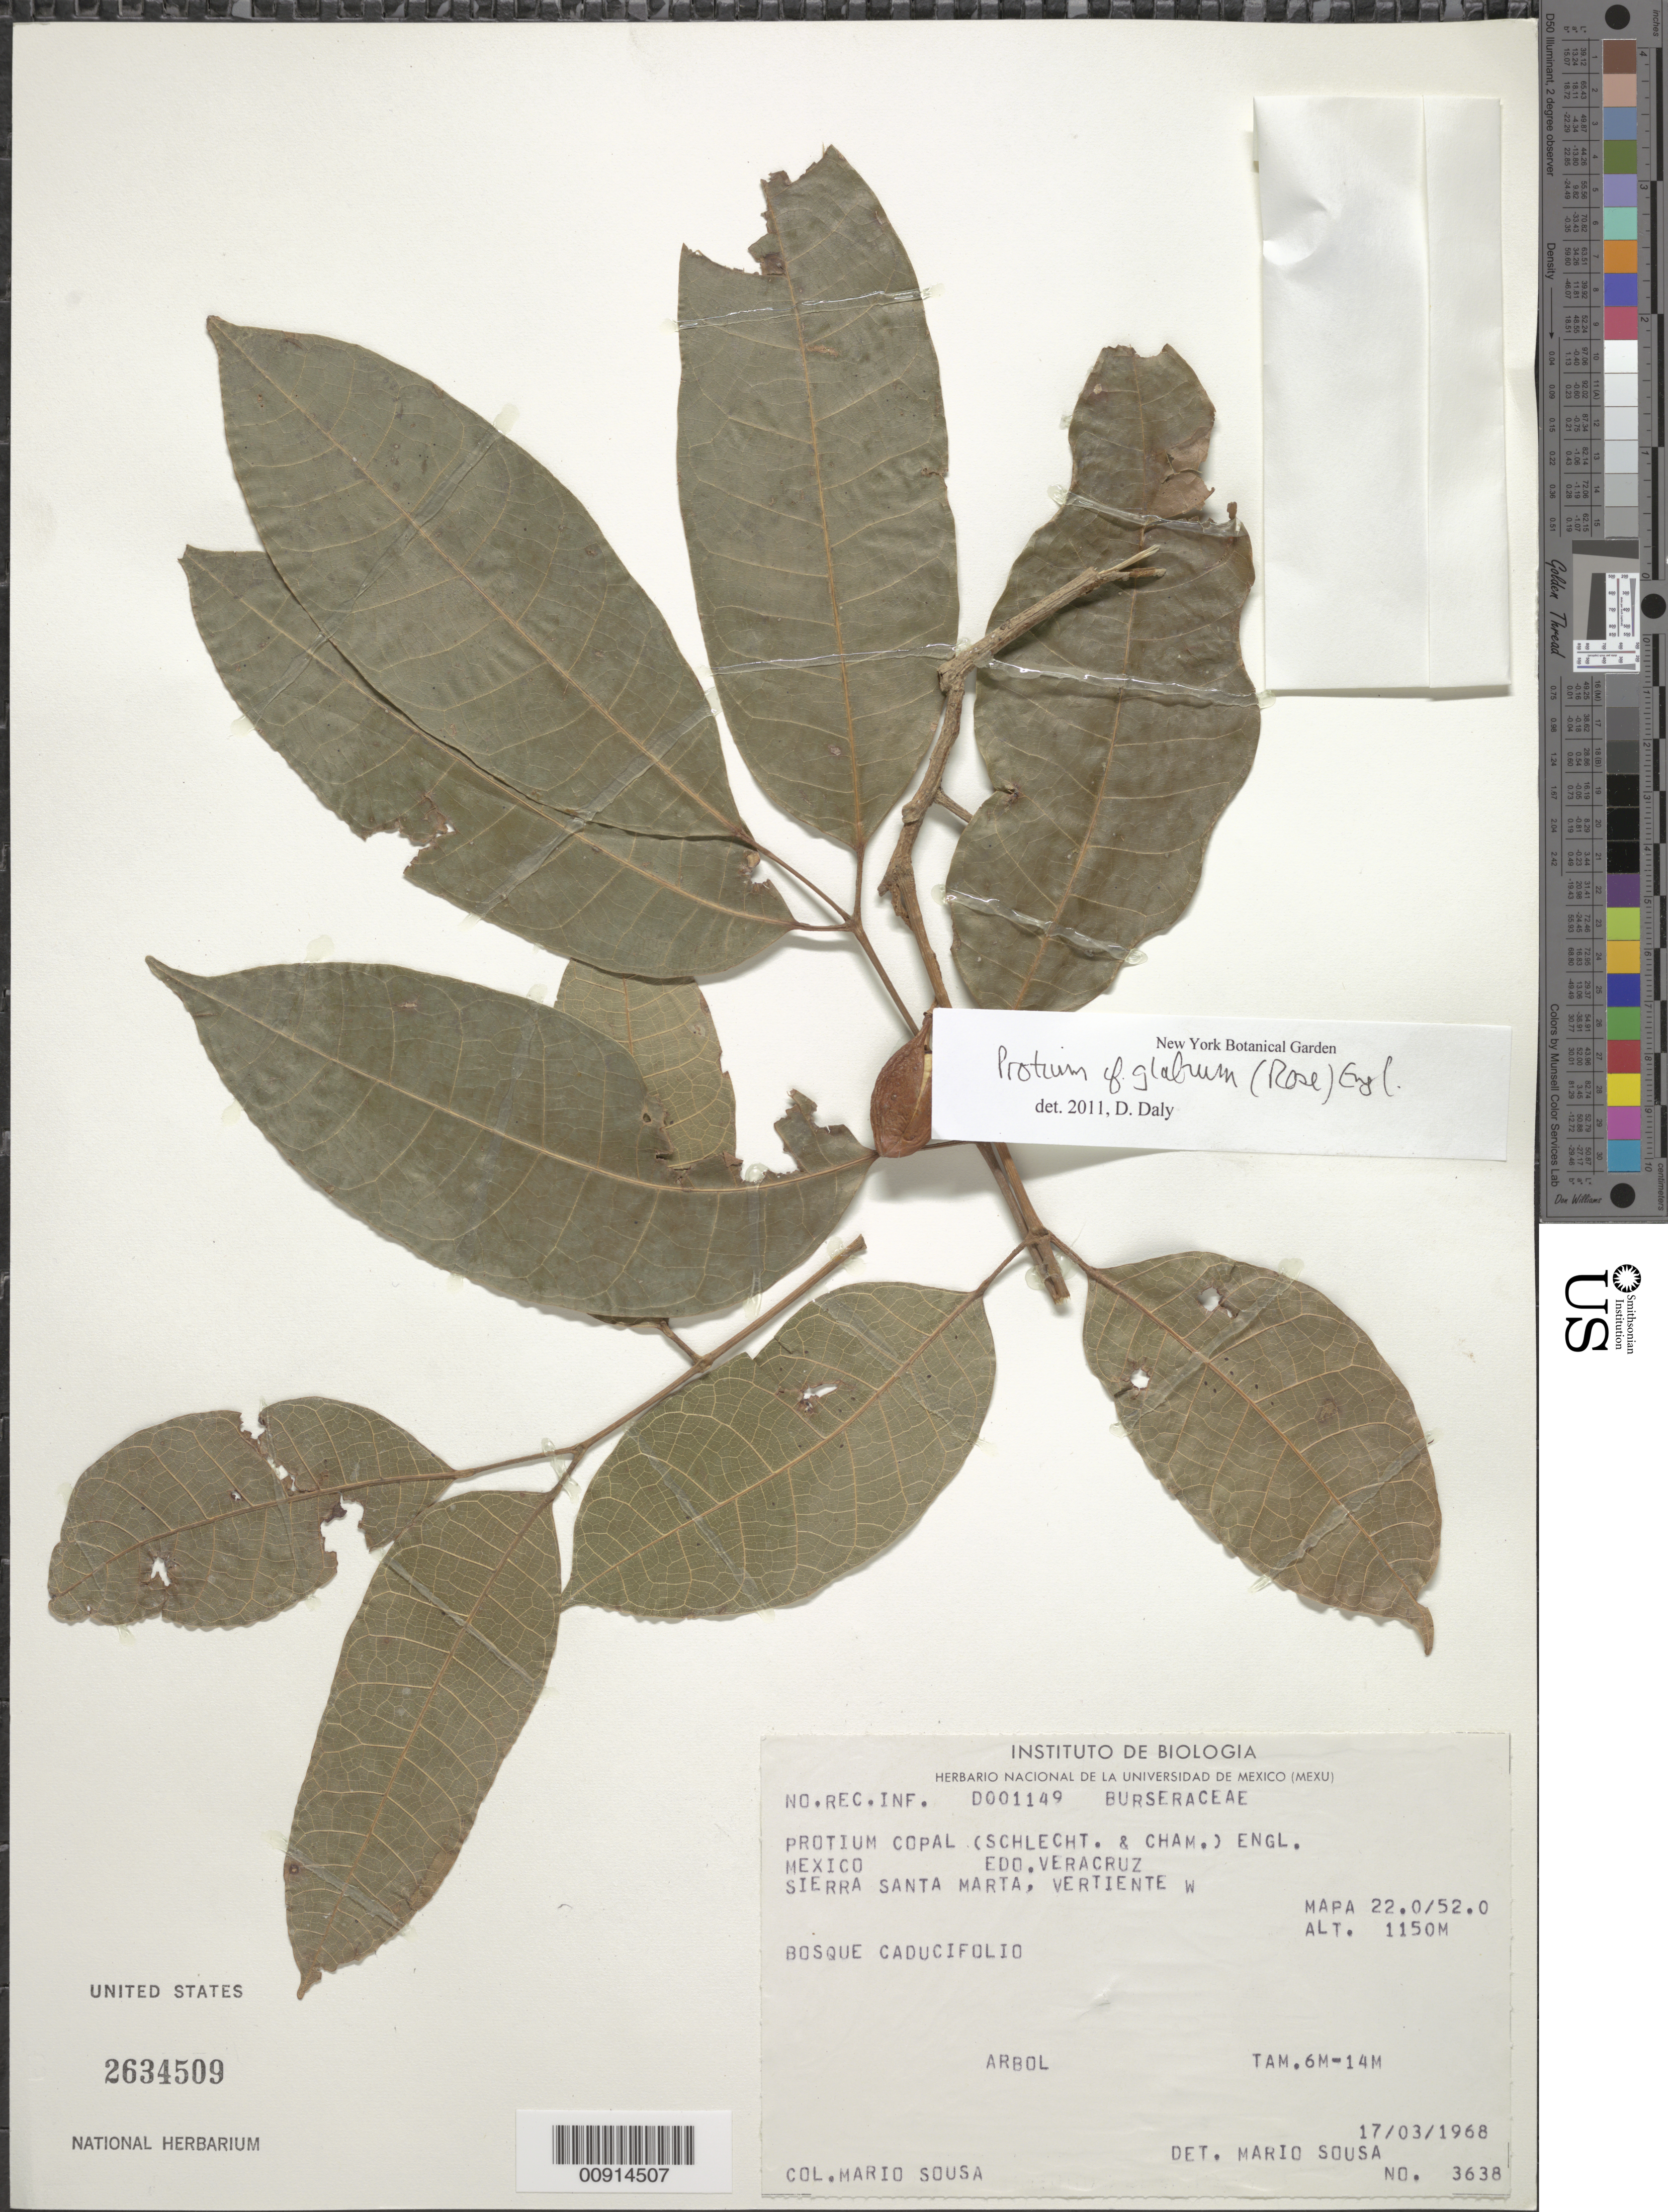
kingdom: Plantae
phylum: Tracheophyta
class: Magnoliopsida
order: Sapindales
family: Burseraceae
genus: Protium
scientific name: Protium copal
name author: (Schltdl. & Cham.) Engl.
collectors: M. Sousa S.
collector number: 3638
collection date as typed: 17 Mar 1968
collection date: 1968-03-17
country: Mexico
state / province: Veracruz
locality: Edo. Veracruz: Sierra Santa Maria, vertiente W. Mapa 22.0/52.0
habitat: Bosque caducifolio.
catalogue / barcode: US 2634509